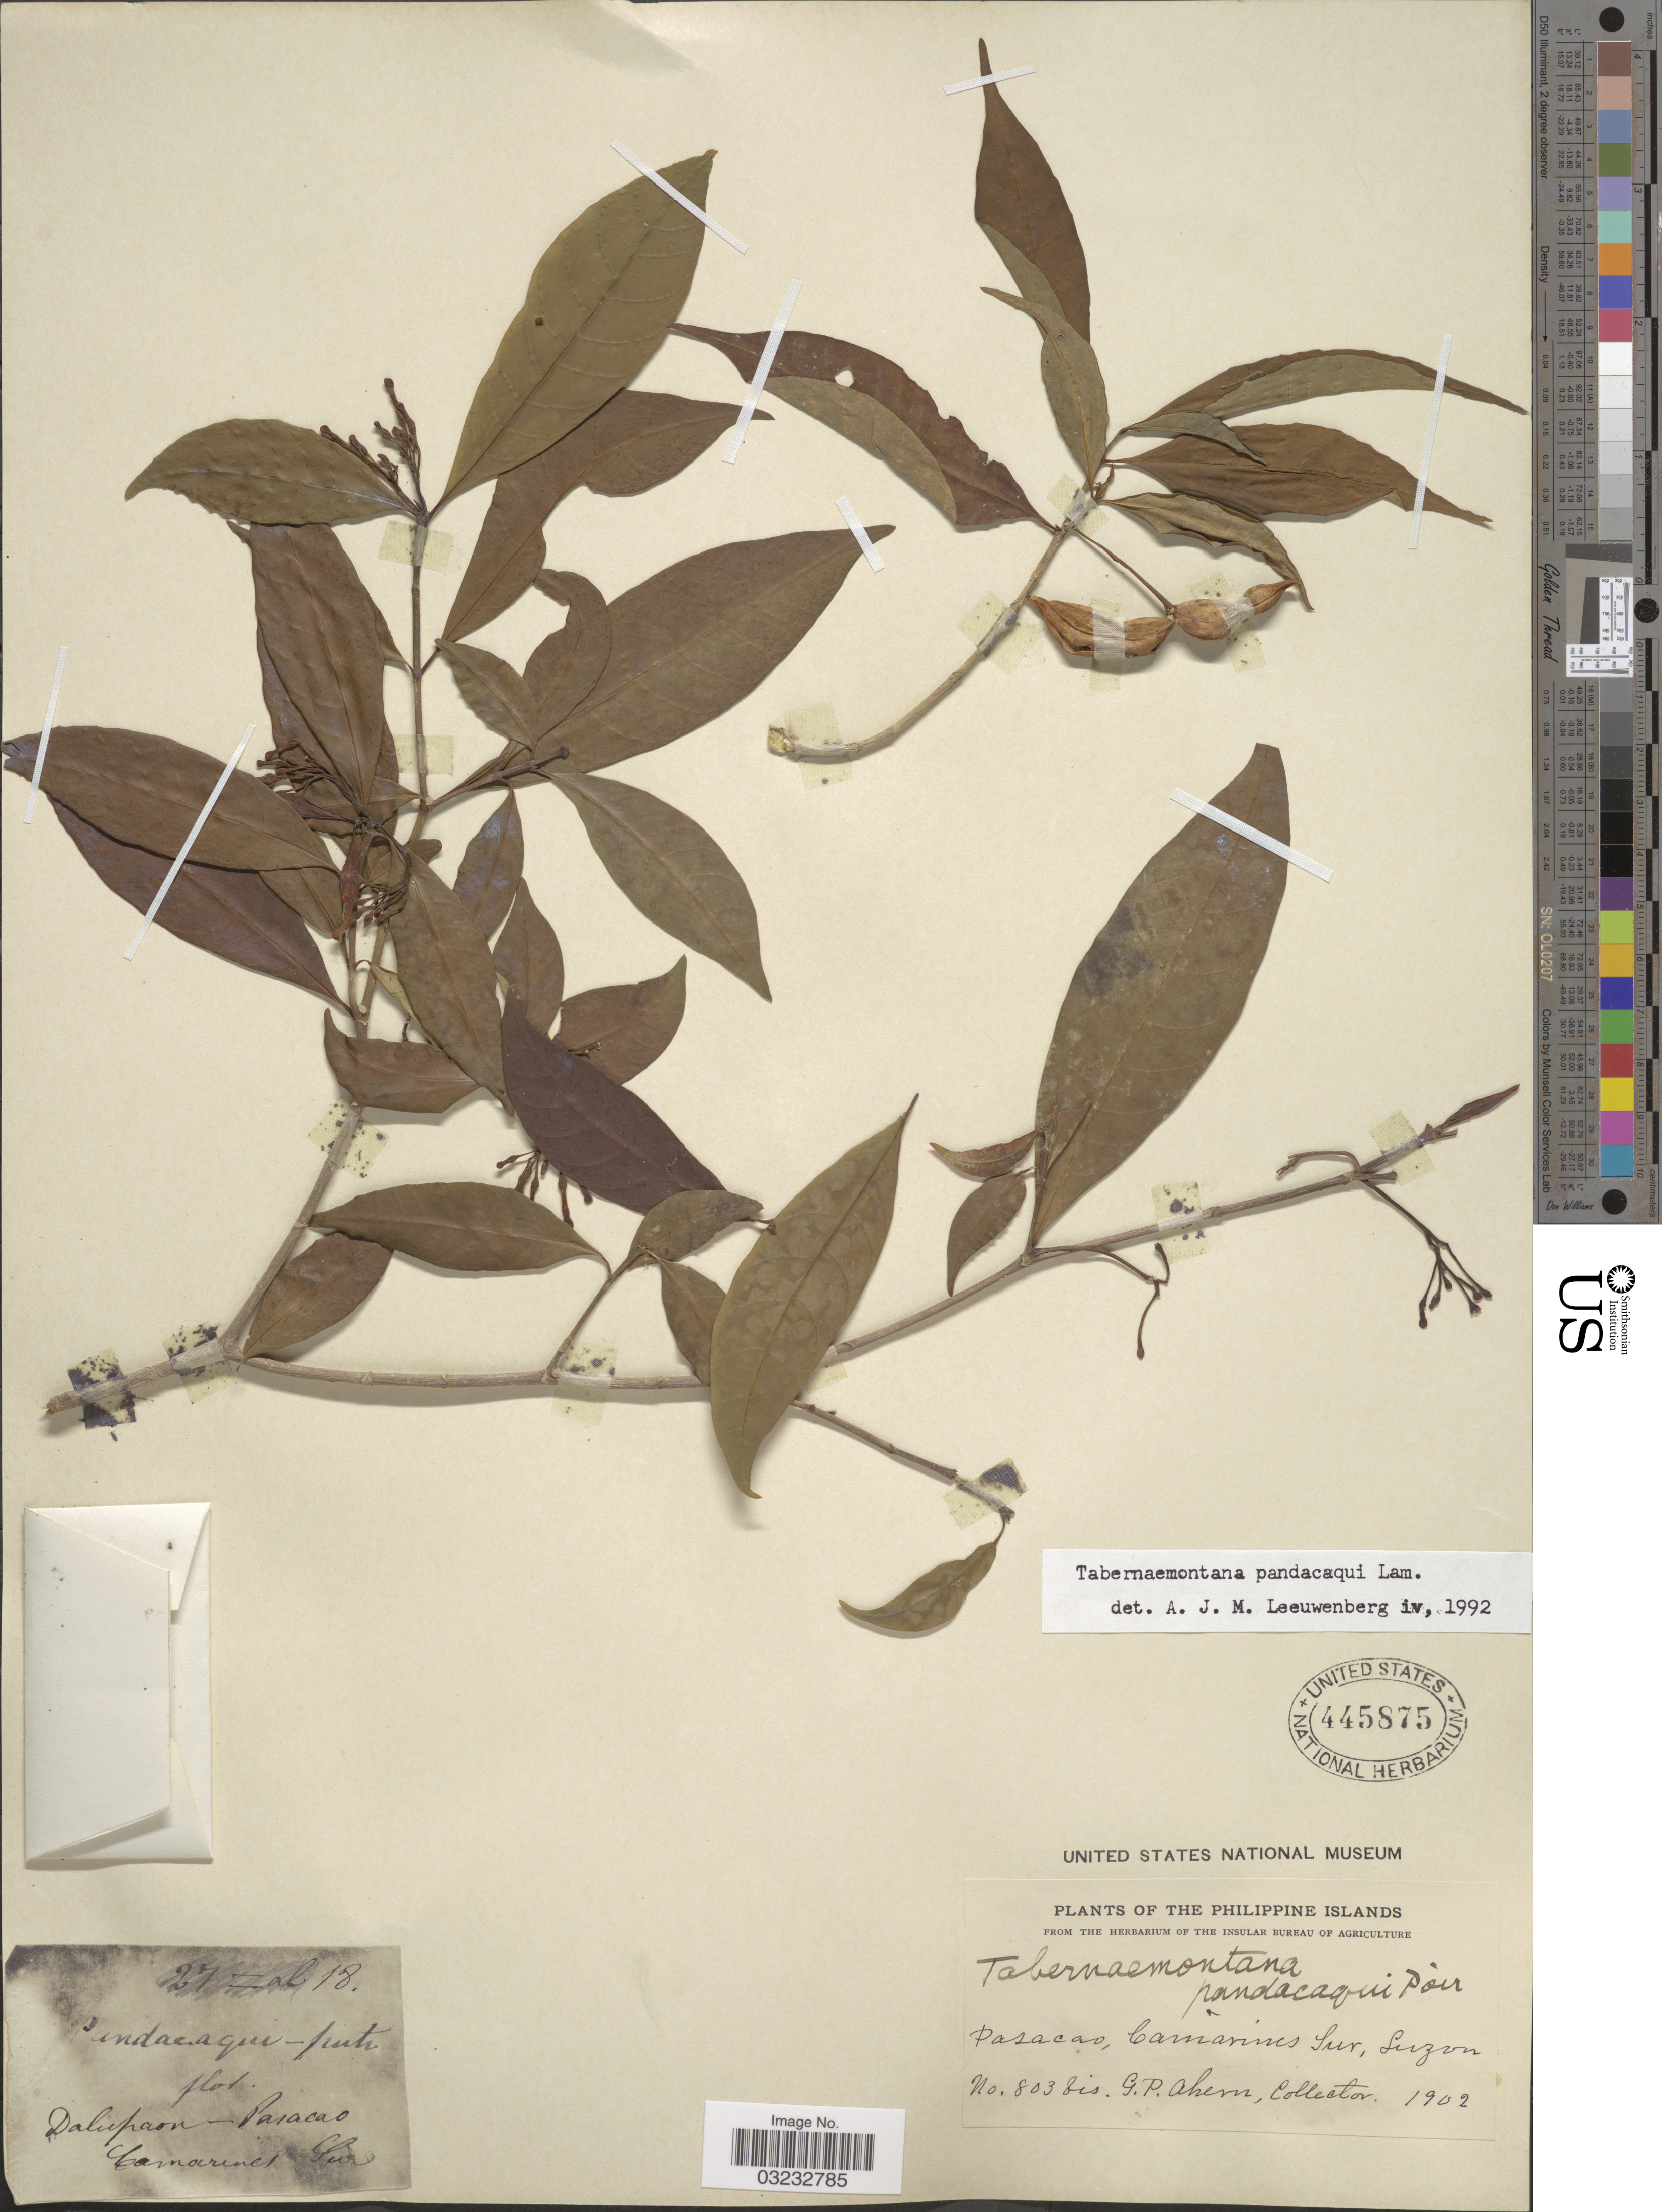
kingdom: Plantae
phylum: Tracheophyta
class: Magnoliopsida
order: Gentianales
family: Apocynaceae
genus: Tabernaemontana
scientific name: Tabernaemontana pandacaqui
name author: Poir.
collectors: G. Ahern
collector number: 803bis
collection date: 1902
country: Philippines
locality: Philippine Islands. Pasacao, Camarines Sur, Luzon.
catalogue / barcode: US 445875